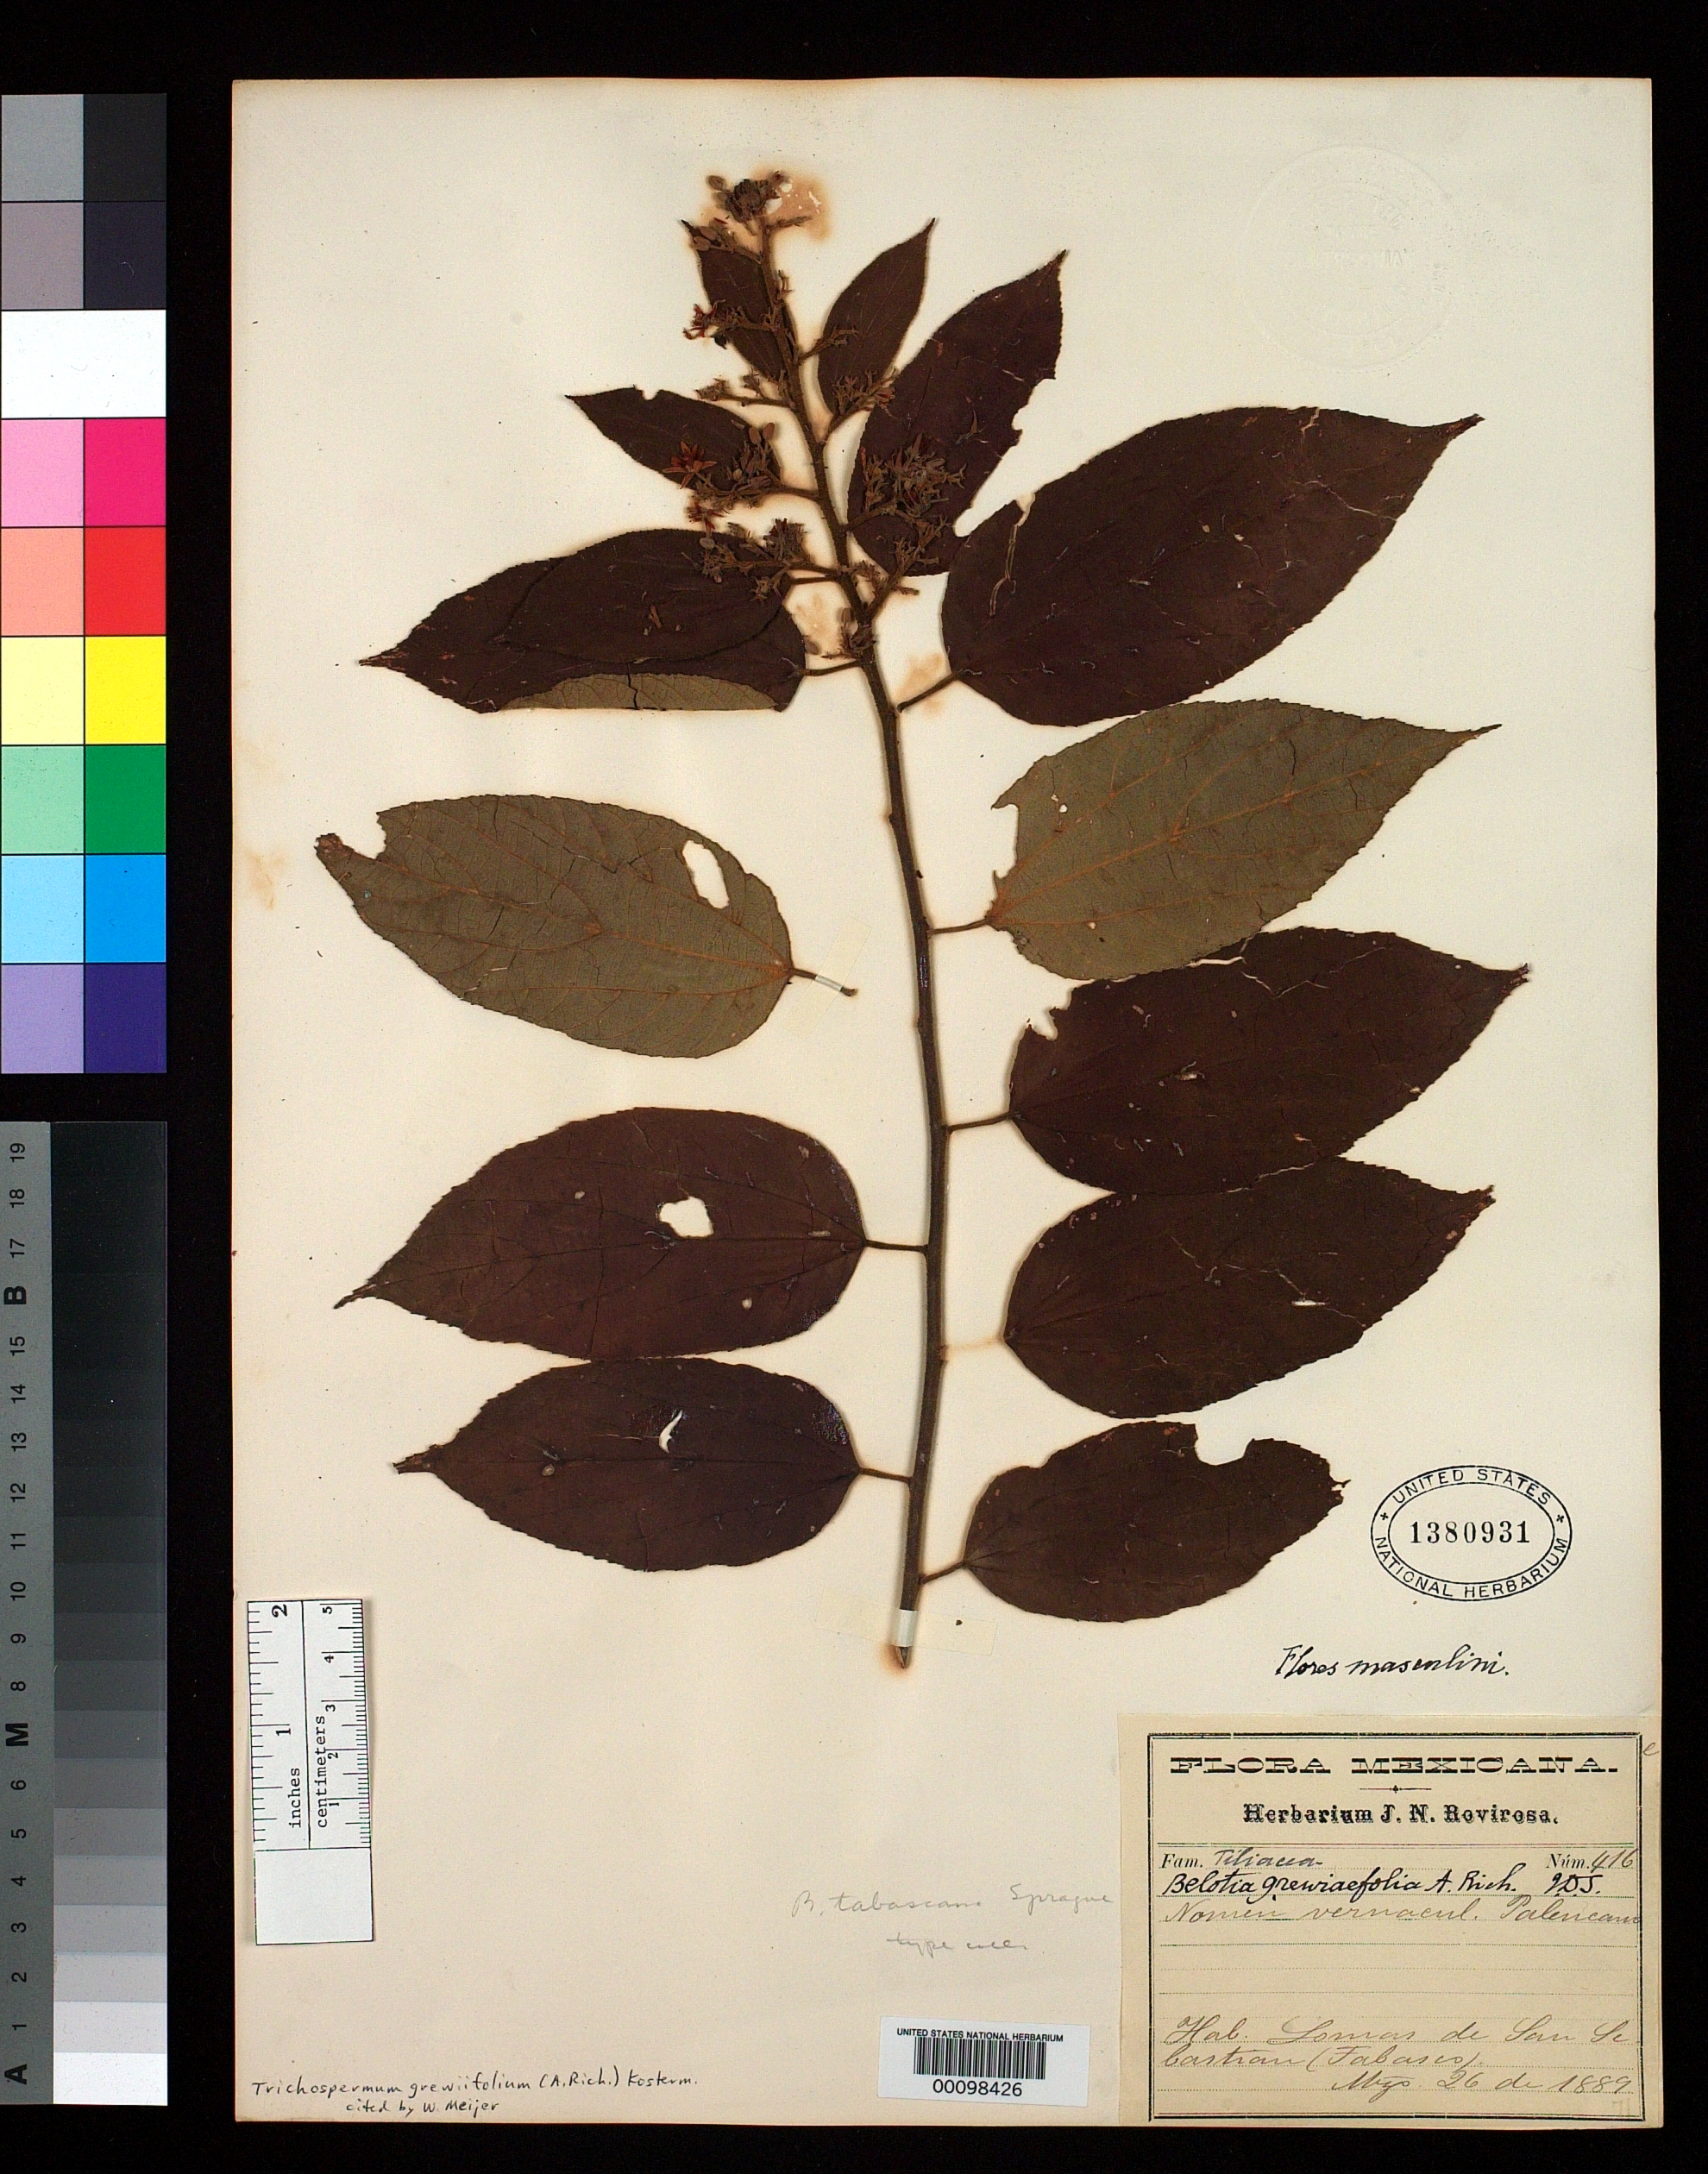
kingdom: Plantae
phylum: Tracheophyta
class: Magnoliopsida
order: Malvales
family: Malvaceae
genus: Belotia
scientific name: Belotia tabascana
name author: Sprague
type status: Isotype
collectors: J. N. Rovirosa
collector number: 416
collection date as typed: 26 May 1889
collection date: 1889-05-26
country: Mexico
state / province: Tabasco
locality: Lomas de San Sebastian.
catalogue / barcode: US 1380931